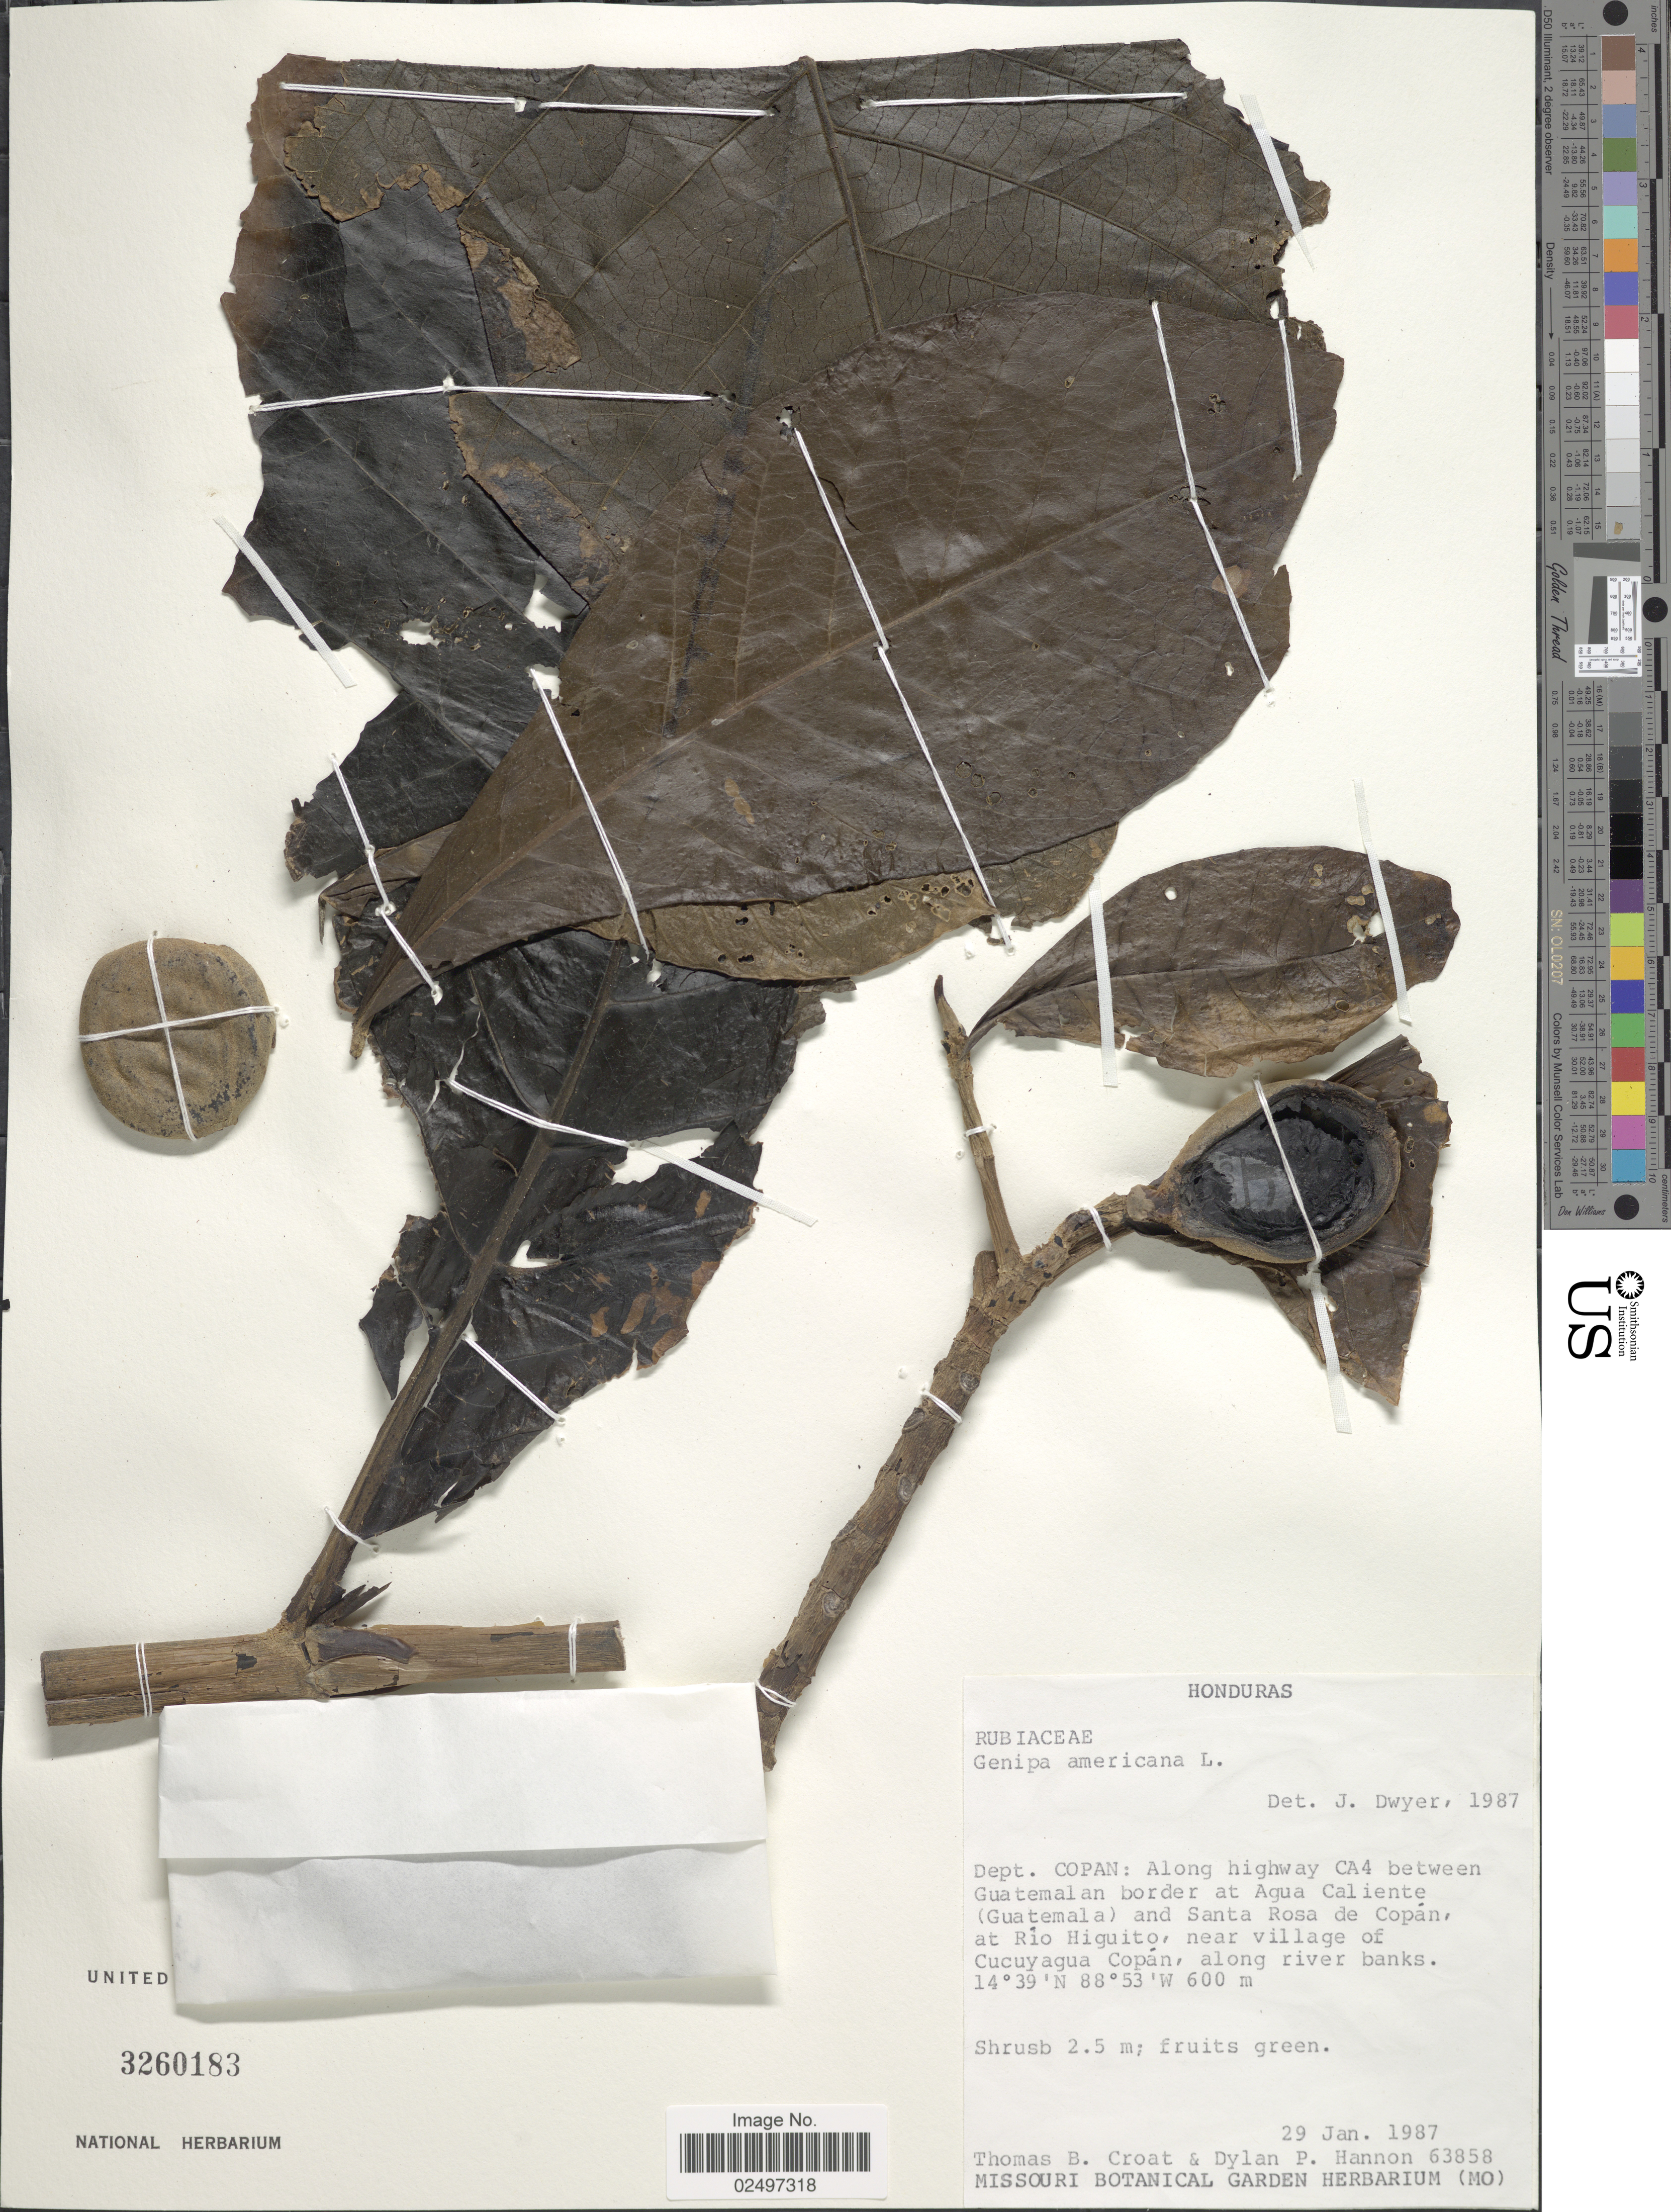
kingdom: Plantae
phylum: Tracheophyta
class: Magnoliopsida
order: Gentianales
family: Rubiaceae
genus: Genipa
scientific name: Genipa americana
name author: L.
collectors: T. B. Croat & D. Hannon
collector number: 63858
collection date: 1987-01-29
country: Honduras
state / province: Copán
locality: Dept. Copan: Along highway CA 4 between Guatemalan border at Agua Caliente (Guatemala) and Santa Rosa de Copan, at Rio Higuito, near village of Cucuyagua Copan, along river banks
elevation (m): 600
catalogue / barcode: US 3260183